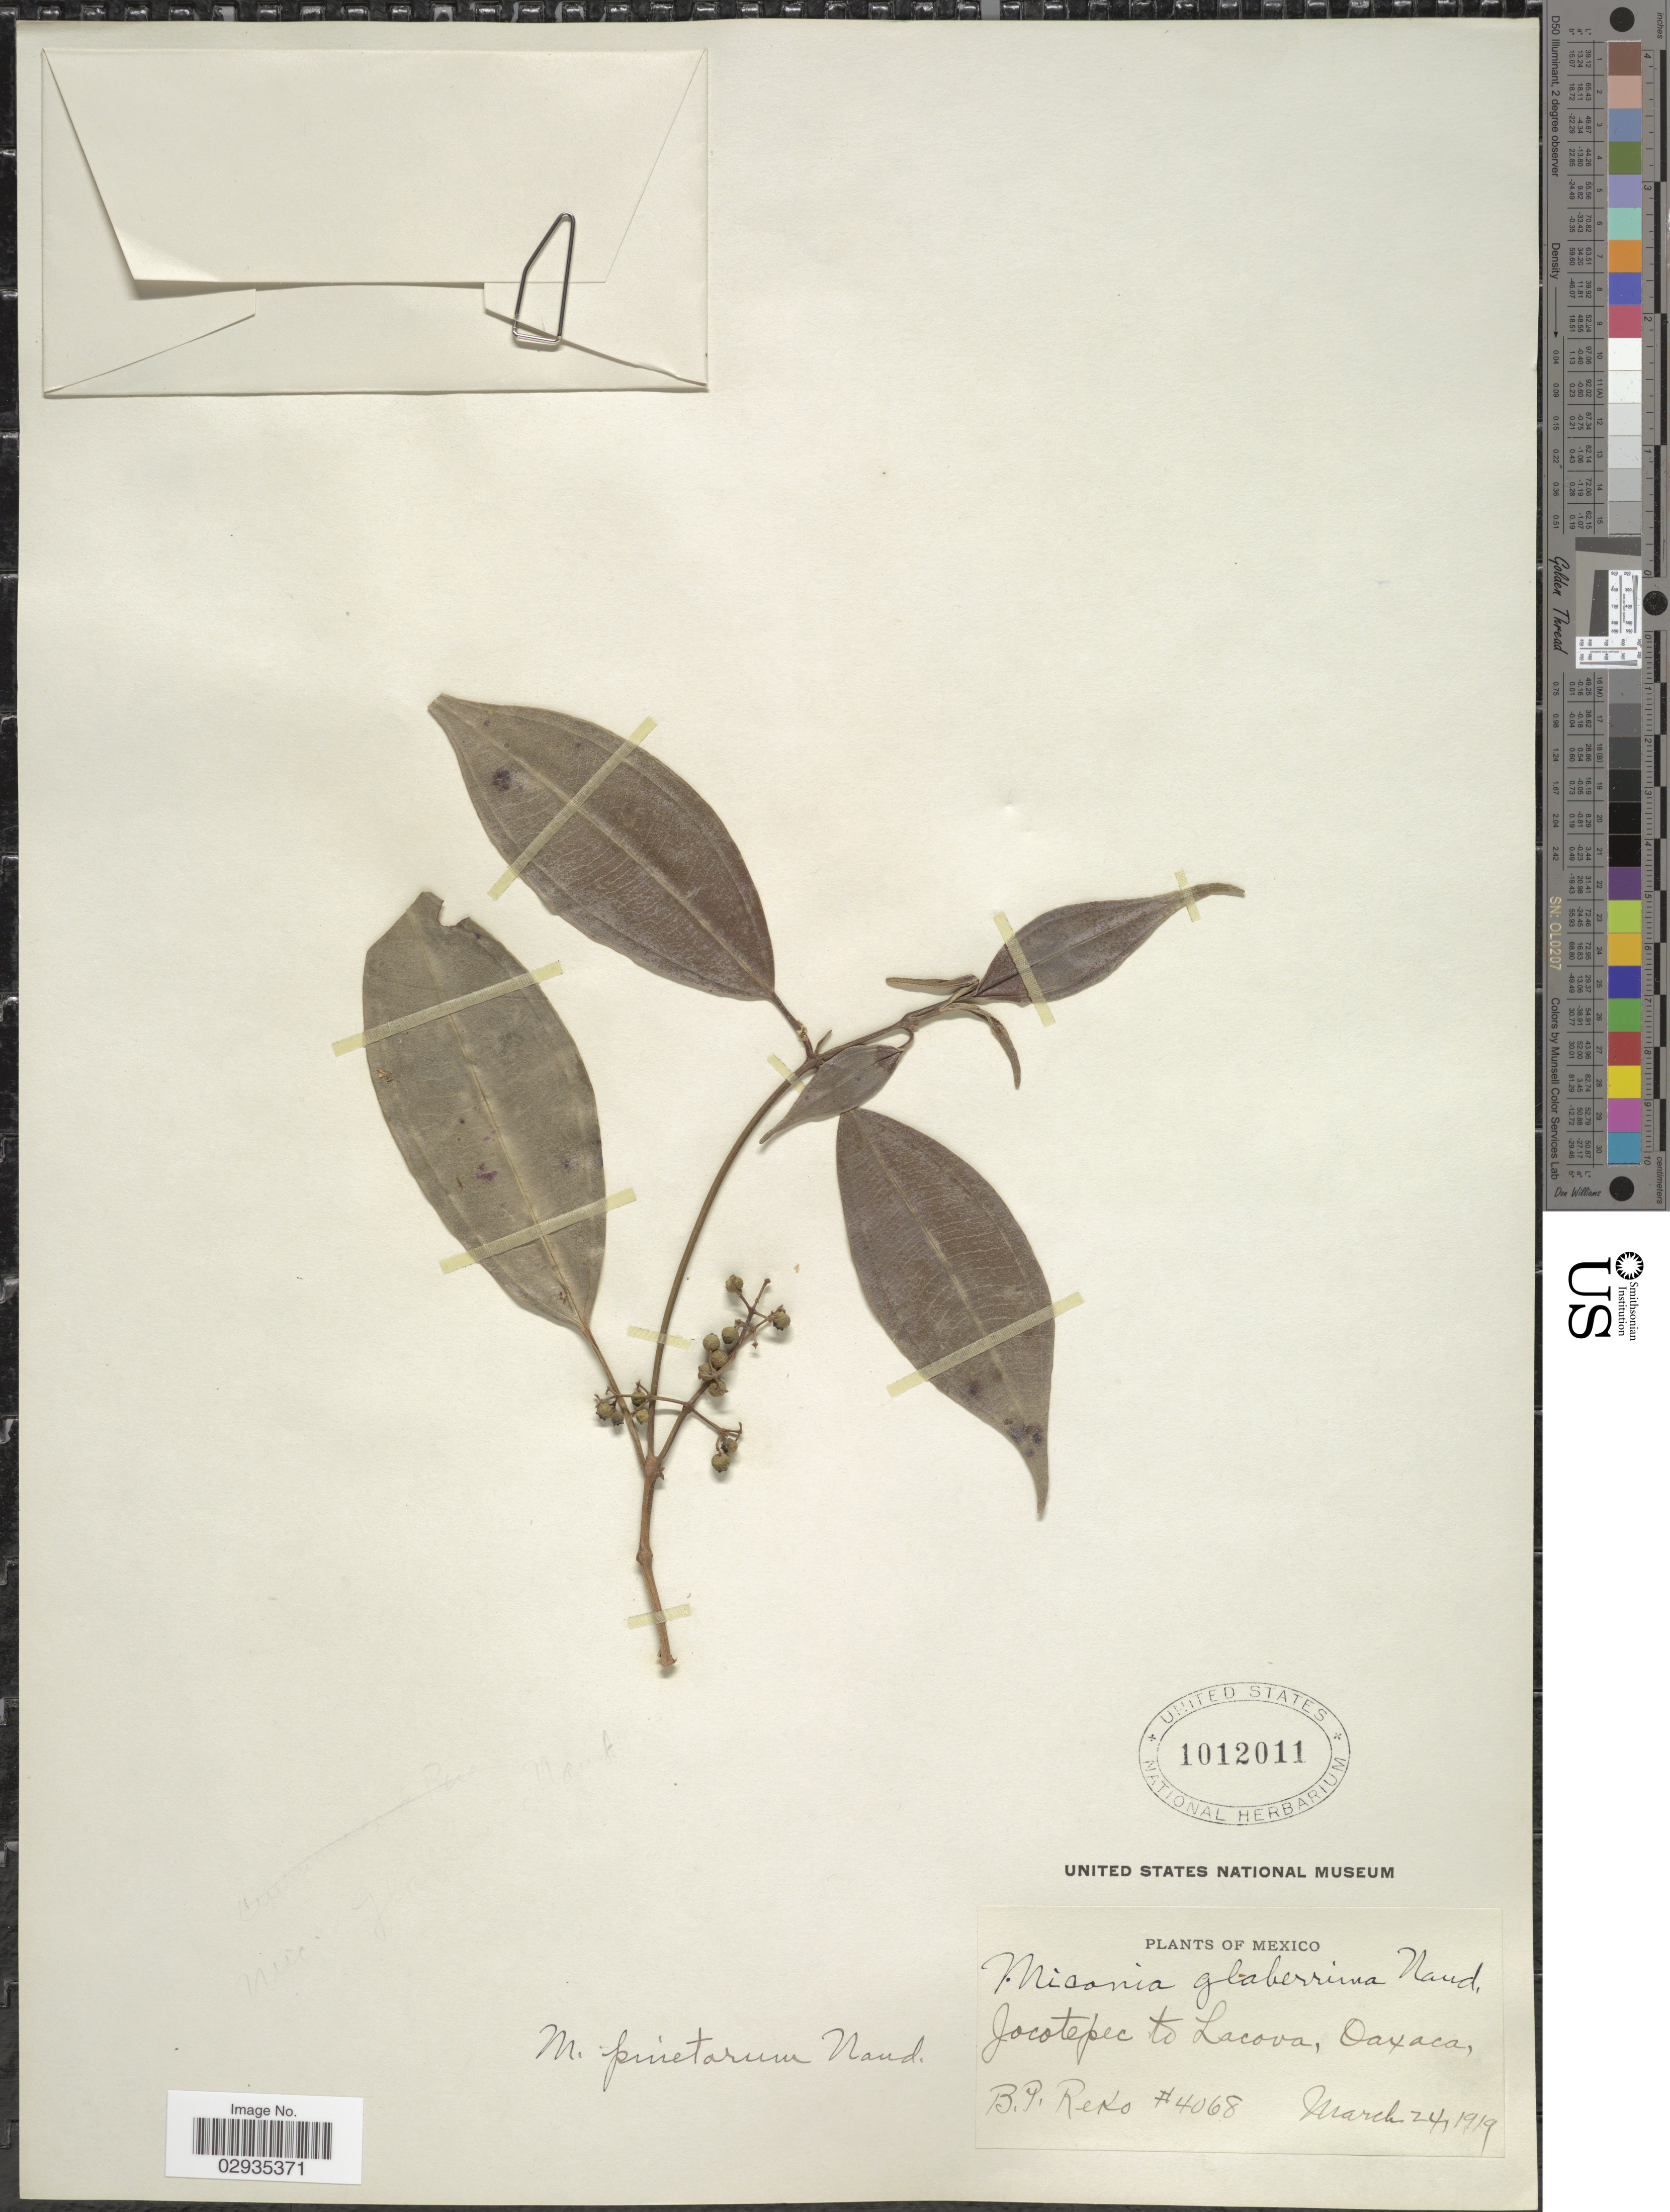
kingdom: Plantae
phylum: Tracheophyta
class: Magnoliopsida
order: Myrtales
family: Melastomataceae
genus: Miconia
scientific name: Miconia pinetorum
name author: Naudin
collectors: B. P. Reko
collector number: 4068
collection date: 1919-03-24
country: Mexico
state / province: Oaxaca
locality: Jocotepec to Lacova.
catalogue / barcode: US 1012011